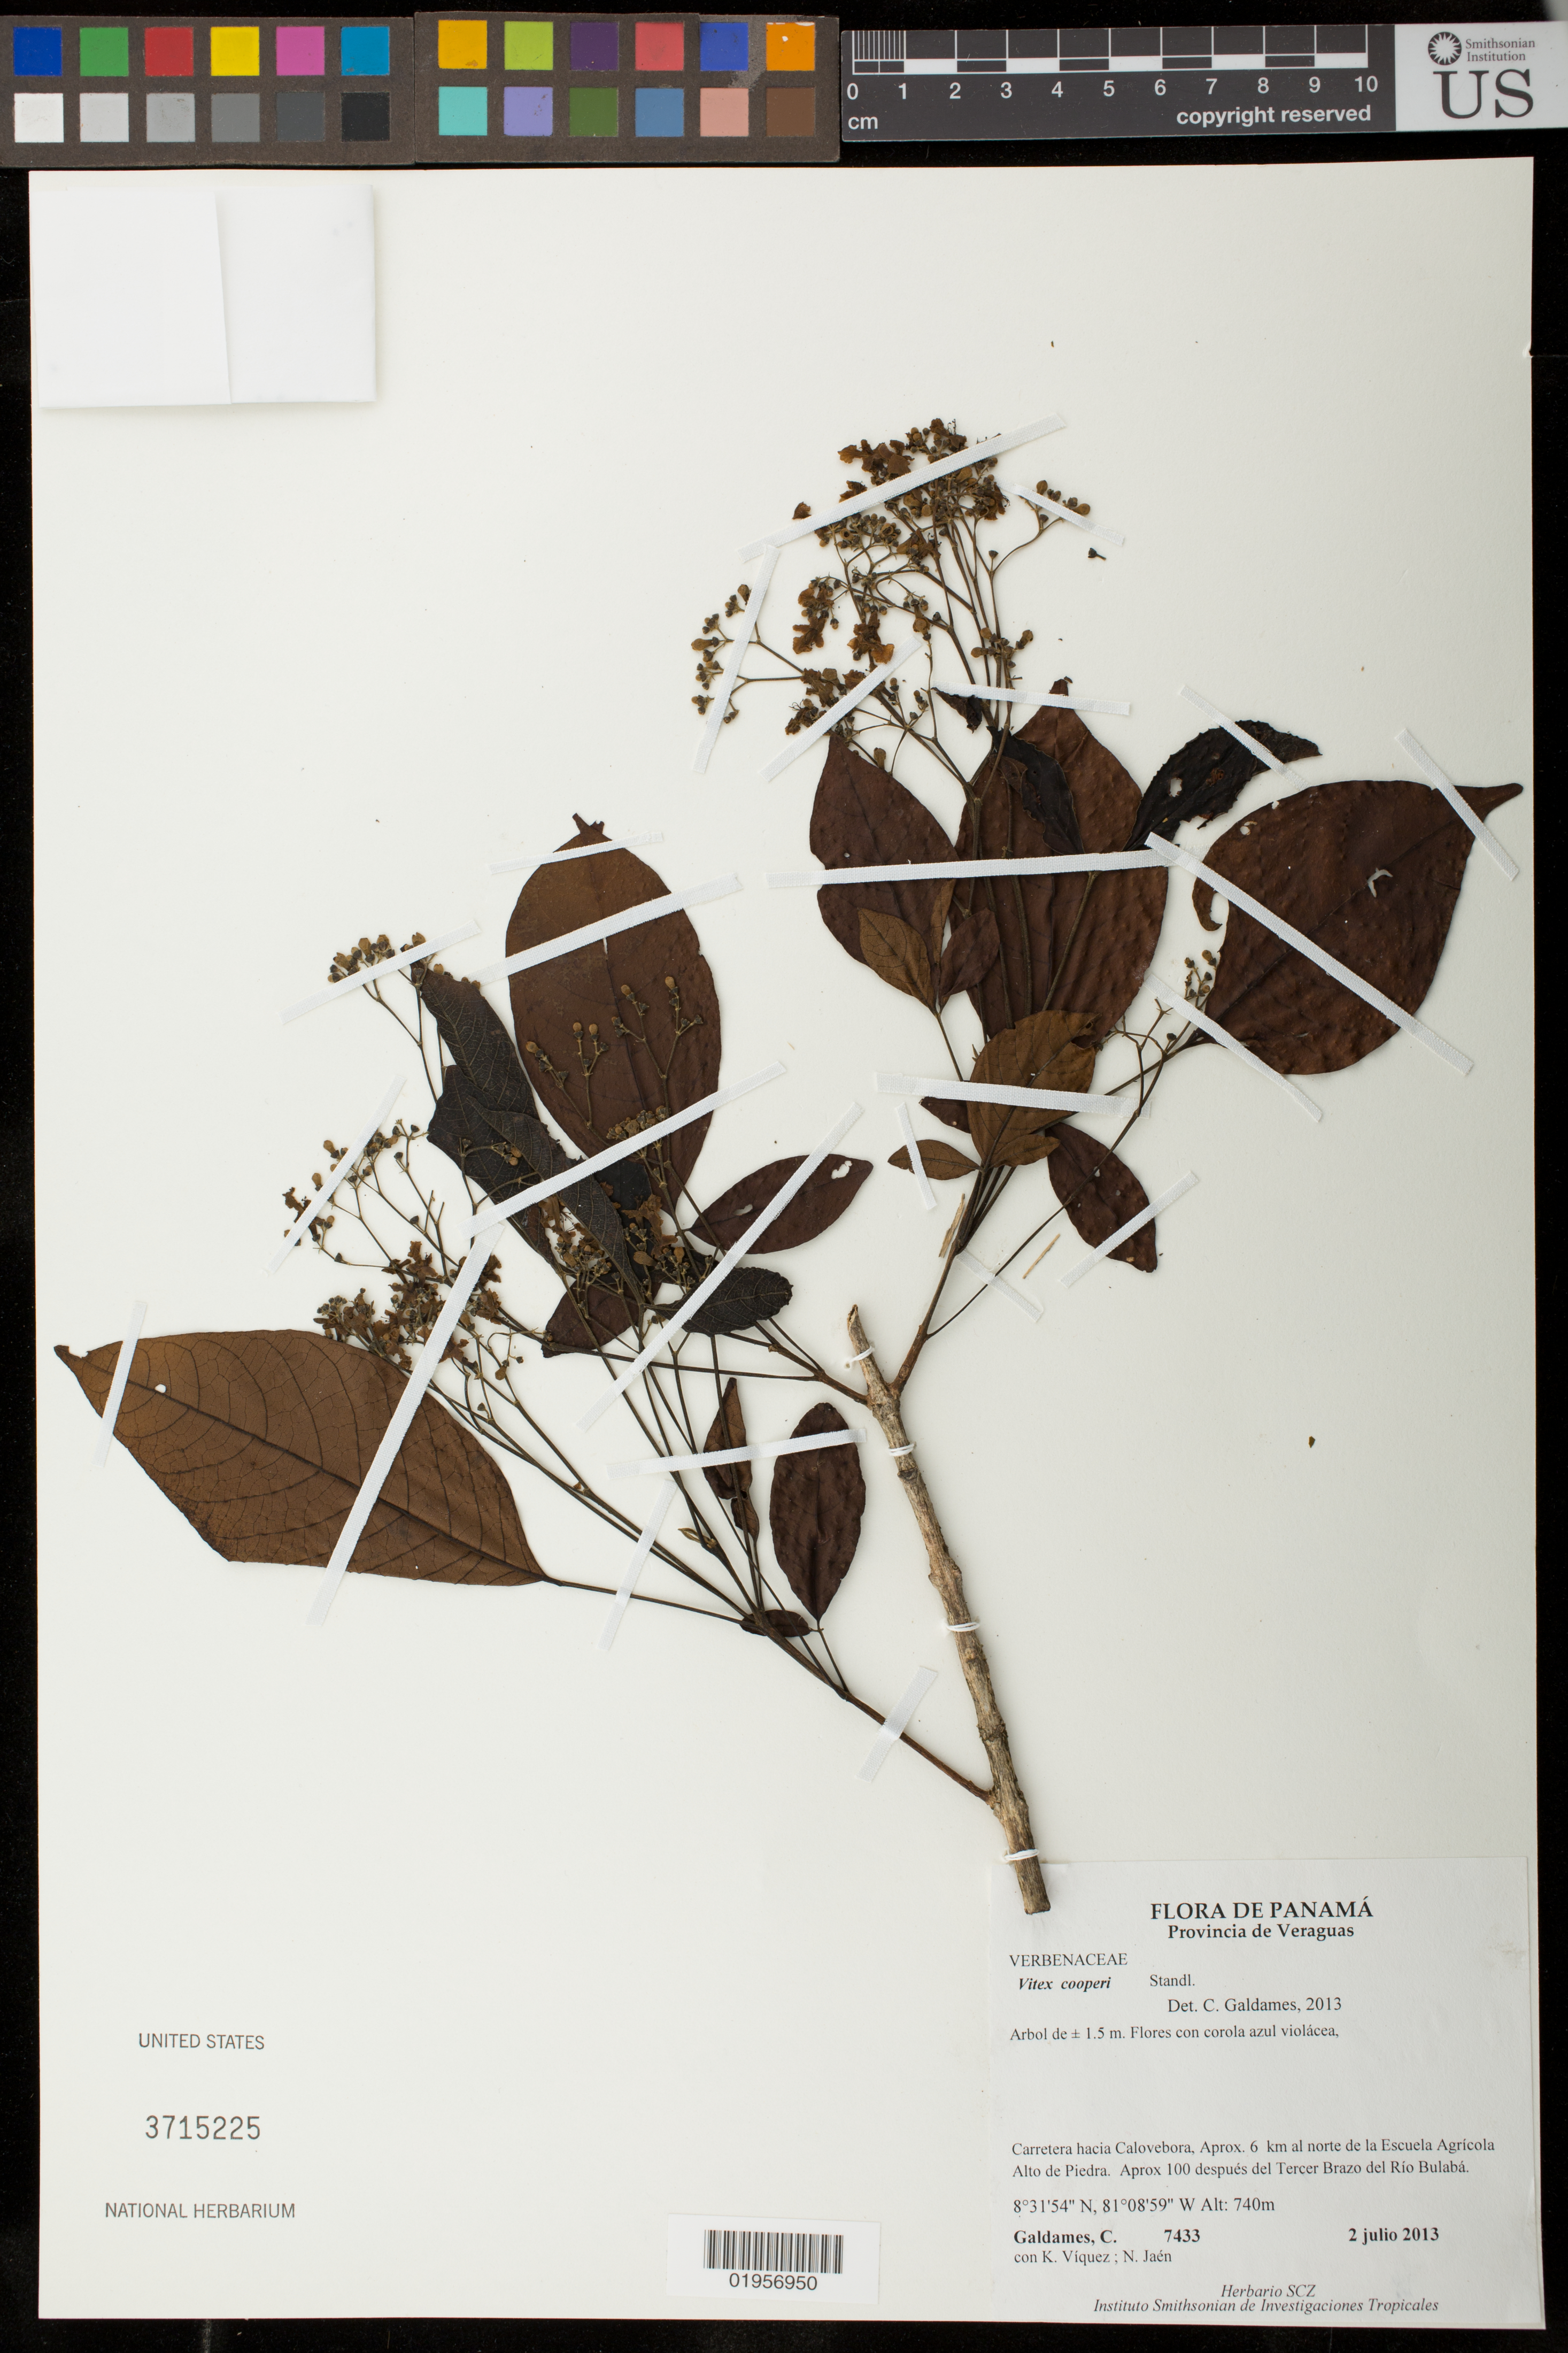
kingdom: Plantae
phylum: Tracheophyta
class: Magnoliopsida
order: Lamiales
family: Lamiaceae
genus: Vitex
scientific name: Vitex cooperi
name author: Standl.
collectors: C. Galdames, K. Viquez & N. Jaén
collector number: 7433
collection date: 2013-07-02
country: Panama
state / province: Veraguas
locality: Carretera hacia Calovebora. Approx. 6 km al norte de la Esc. Agricola Alto de Piedra. Tercer Brazo del Rio Bulaba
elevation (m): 740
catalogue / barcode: US 3715225